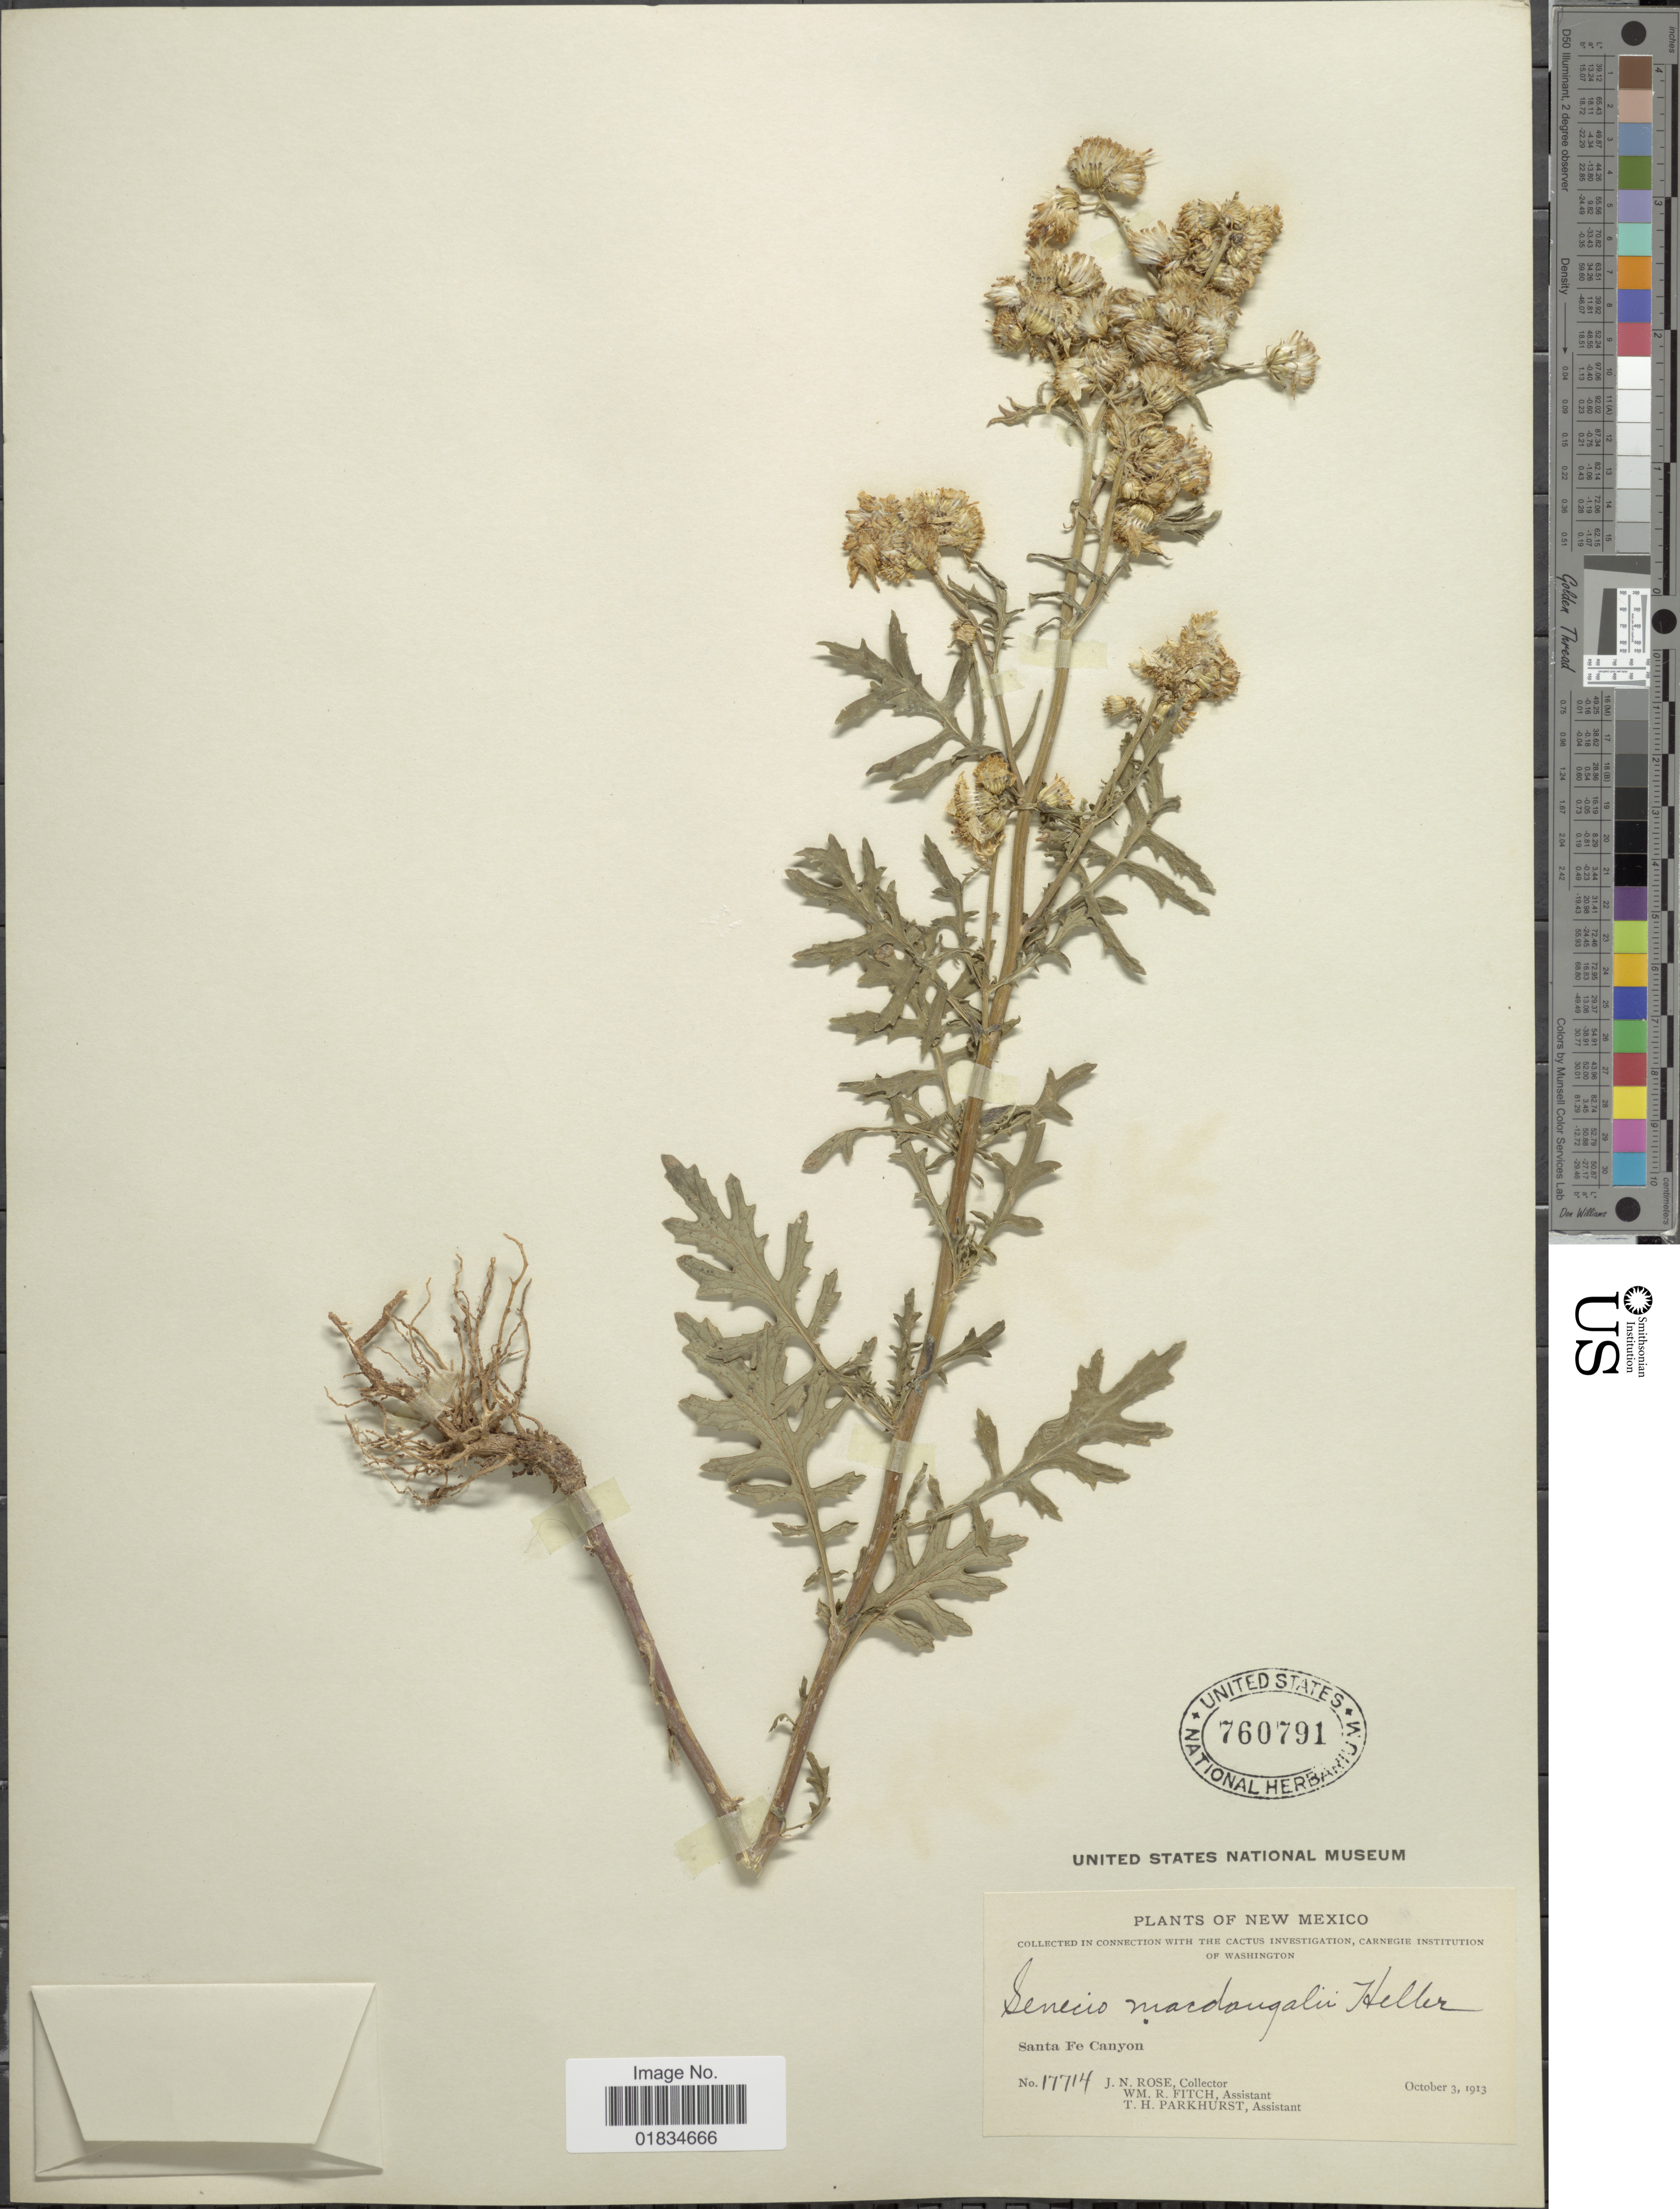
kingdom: Plantae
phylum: Tracheophyta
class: Magnoliopsida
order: Asterales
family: Asteraceae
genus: Senecio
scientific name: Senecio macdougalii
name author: A. Heller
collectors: J. N. Rose, W. R. Fitch & T. Parkhurst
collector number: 17714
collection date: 1913-10-03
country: United States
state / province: New Mexico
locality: Santa Fe Canyon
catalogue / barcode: US 760791